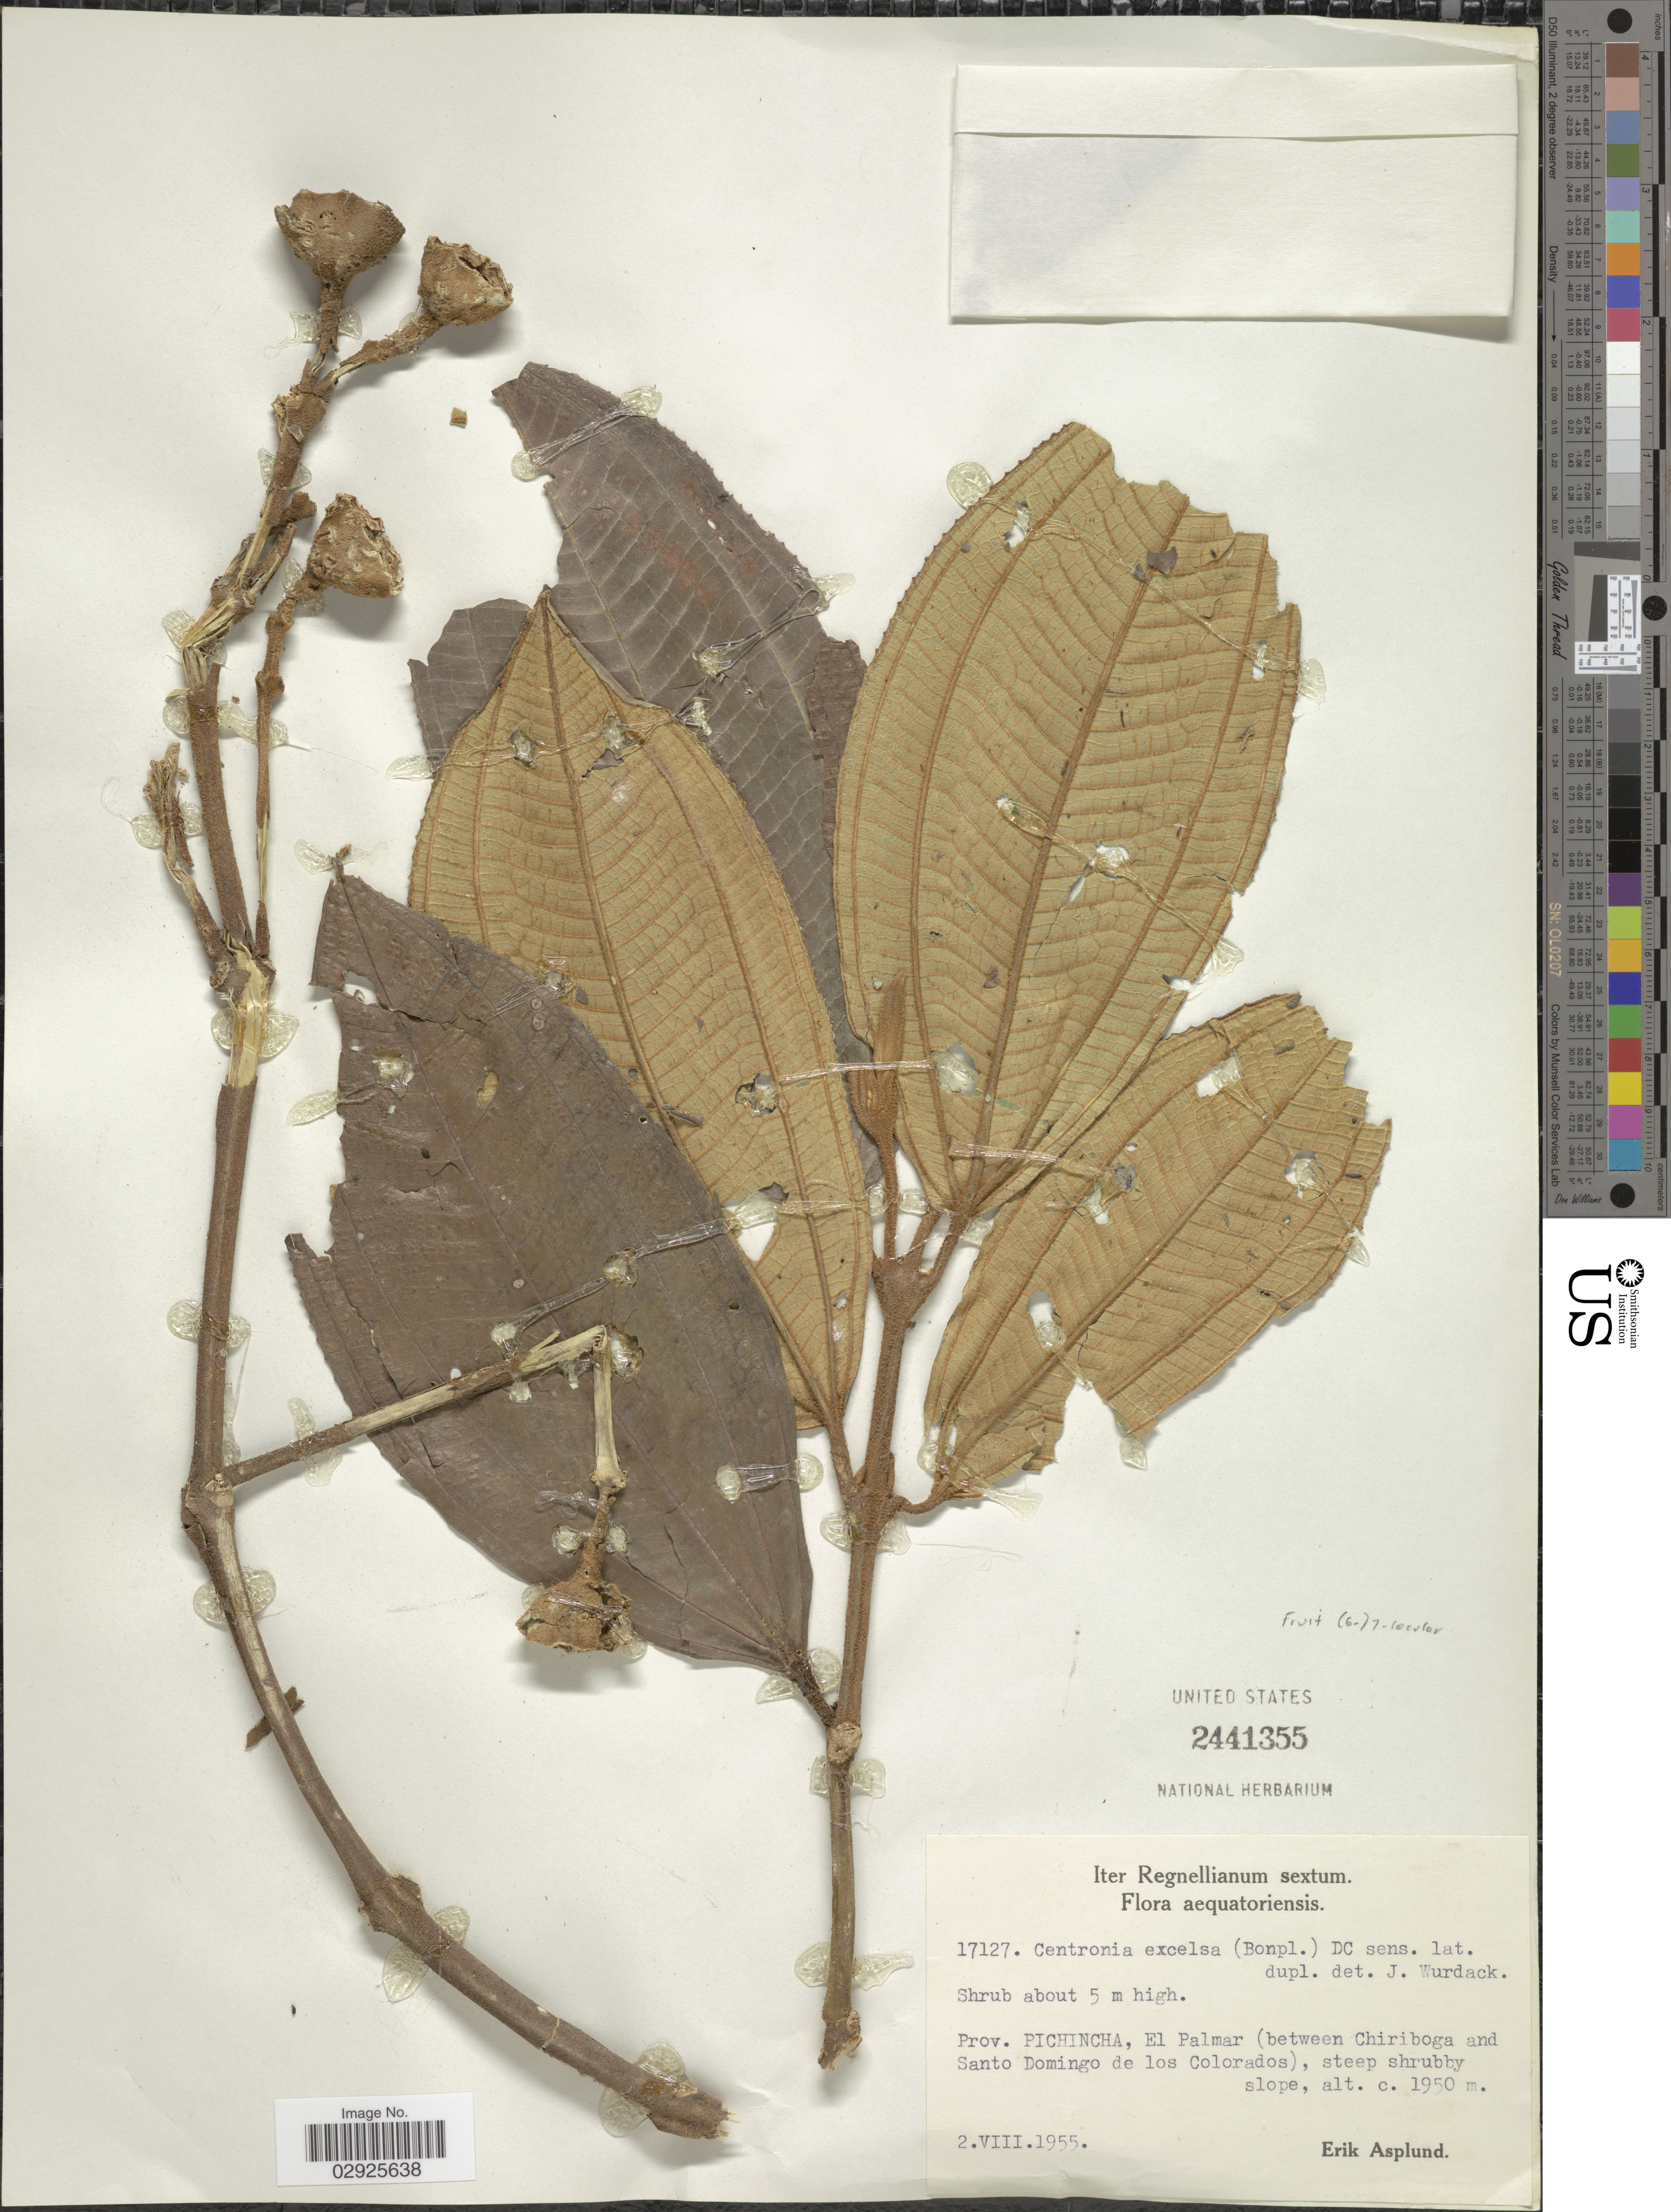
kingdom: Plantae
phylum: Tracheophyta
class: Magnoliopsida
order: Myrtales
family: Melastomataceae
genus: Meriania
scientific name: Meriania tomentosa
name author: (Cogn.) Wurdack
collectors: E. Asplund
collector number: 17127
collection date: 1955-08-02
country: Ecuador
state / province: Pichincha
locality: Prov. Pichincha, El Palmar (between Chiriboga and Santo Domingo de los Colorados).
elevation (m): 1950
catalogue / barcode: US 2441355